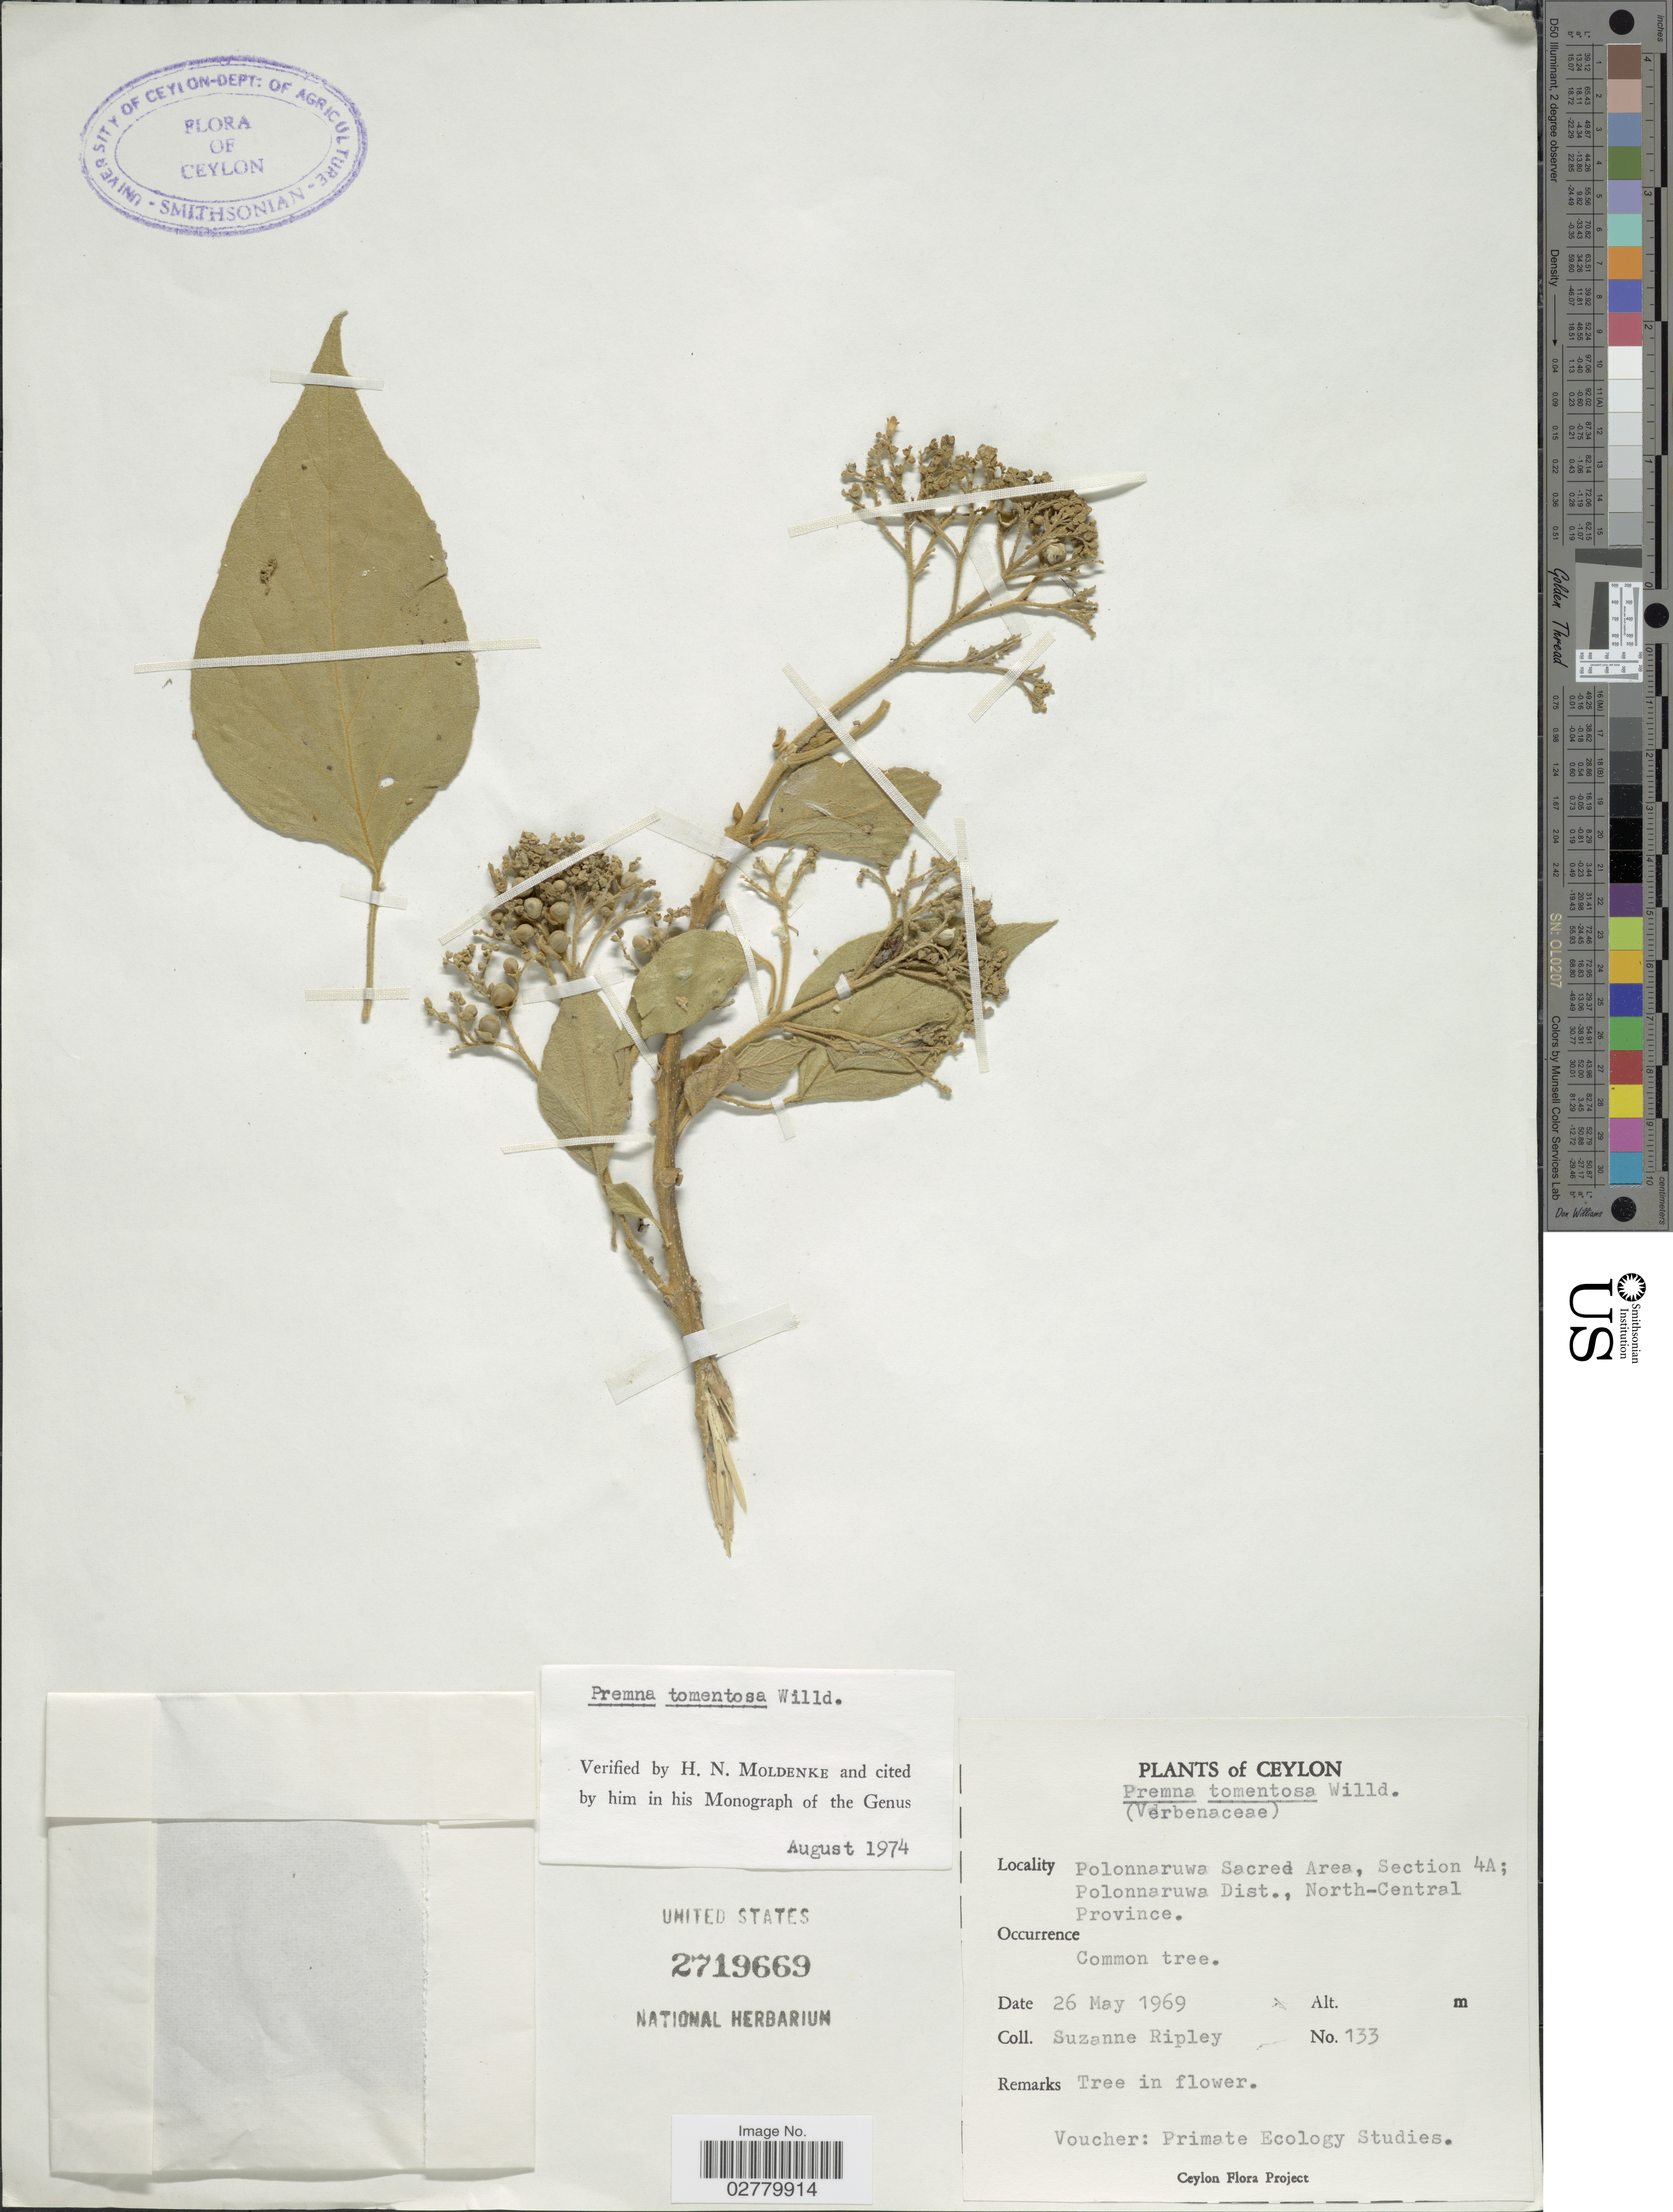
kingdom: Plantae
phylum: Tracheophyta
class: Magnoliopsida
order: Lamiales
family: Lamiaceae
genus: Premna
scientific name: Premna tomentosa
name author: Willd.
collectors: S. Ripley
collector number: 133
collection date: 1969-05-26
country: Sri Lanka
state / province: North Central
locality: Ceylon. Polonnaruwa Sacred Area, Section 4A; Polonnaruwa Dist.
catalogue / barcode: US 2719669